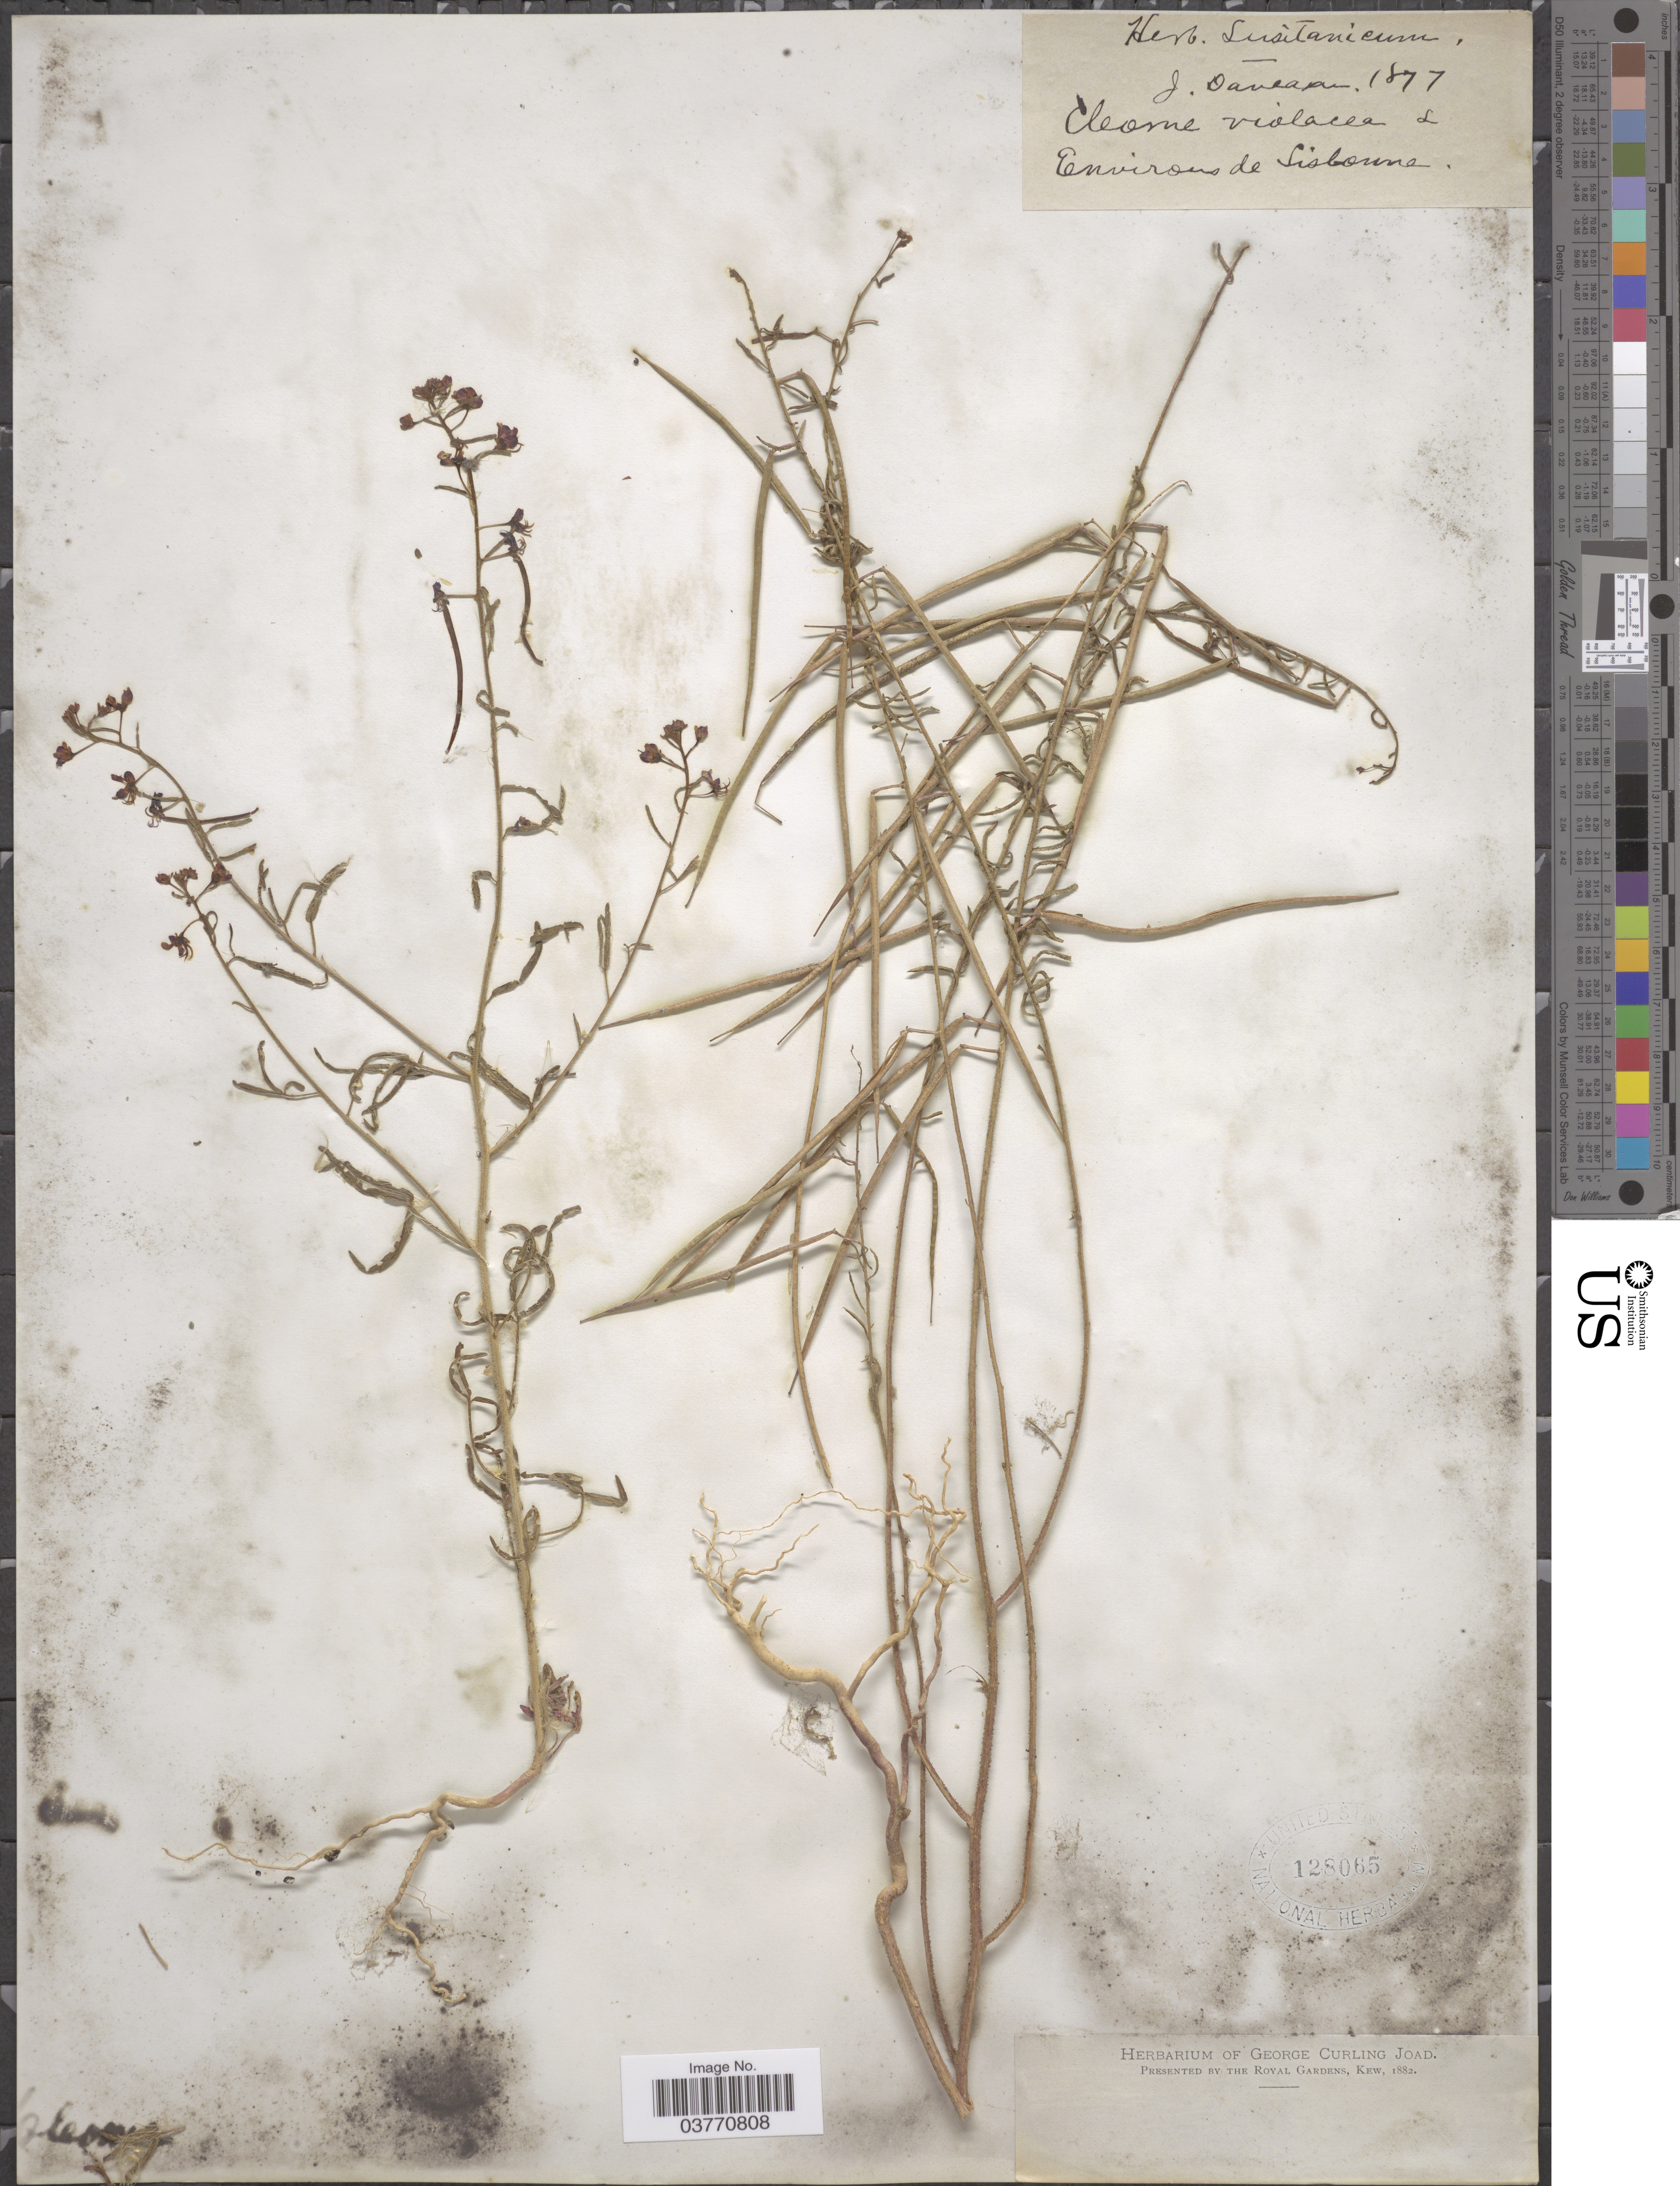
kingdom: Plantae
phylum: Tracheophyta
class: Magnoliopsida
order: Brassicales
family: Cleomaceae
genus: Cleome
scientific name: Cleome violacea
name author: L.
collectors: J. Daveau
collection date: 1877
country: Portugal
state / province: Lisboa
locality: Environs de Lisbonne.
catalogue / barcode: US 128065